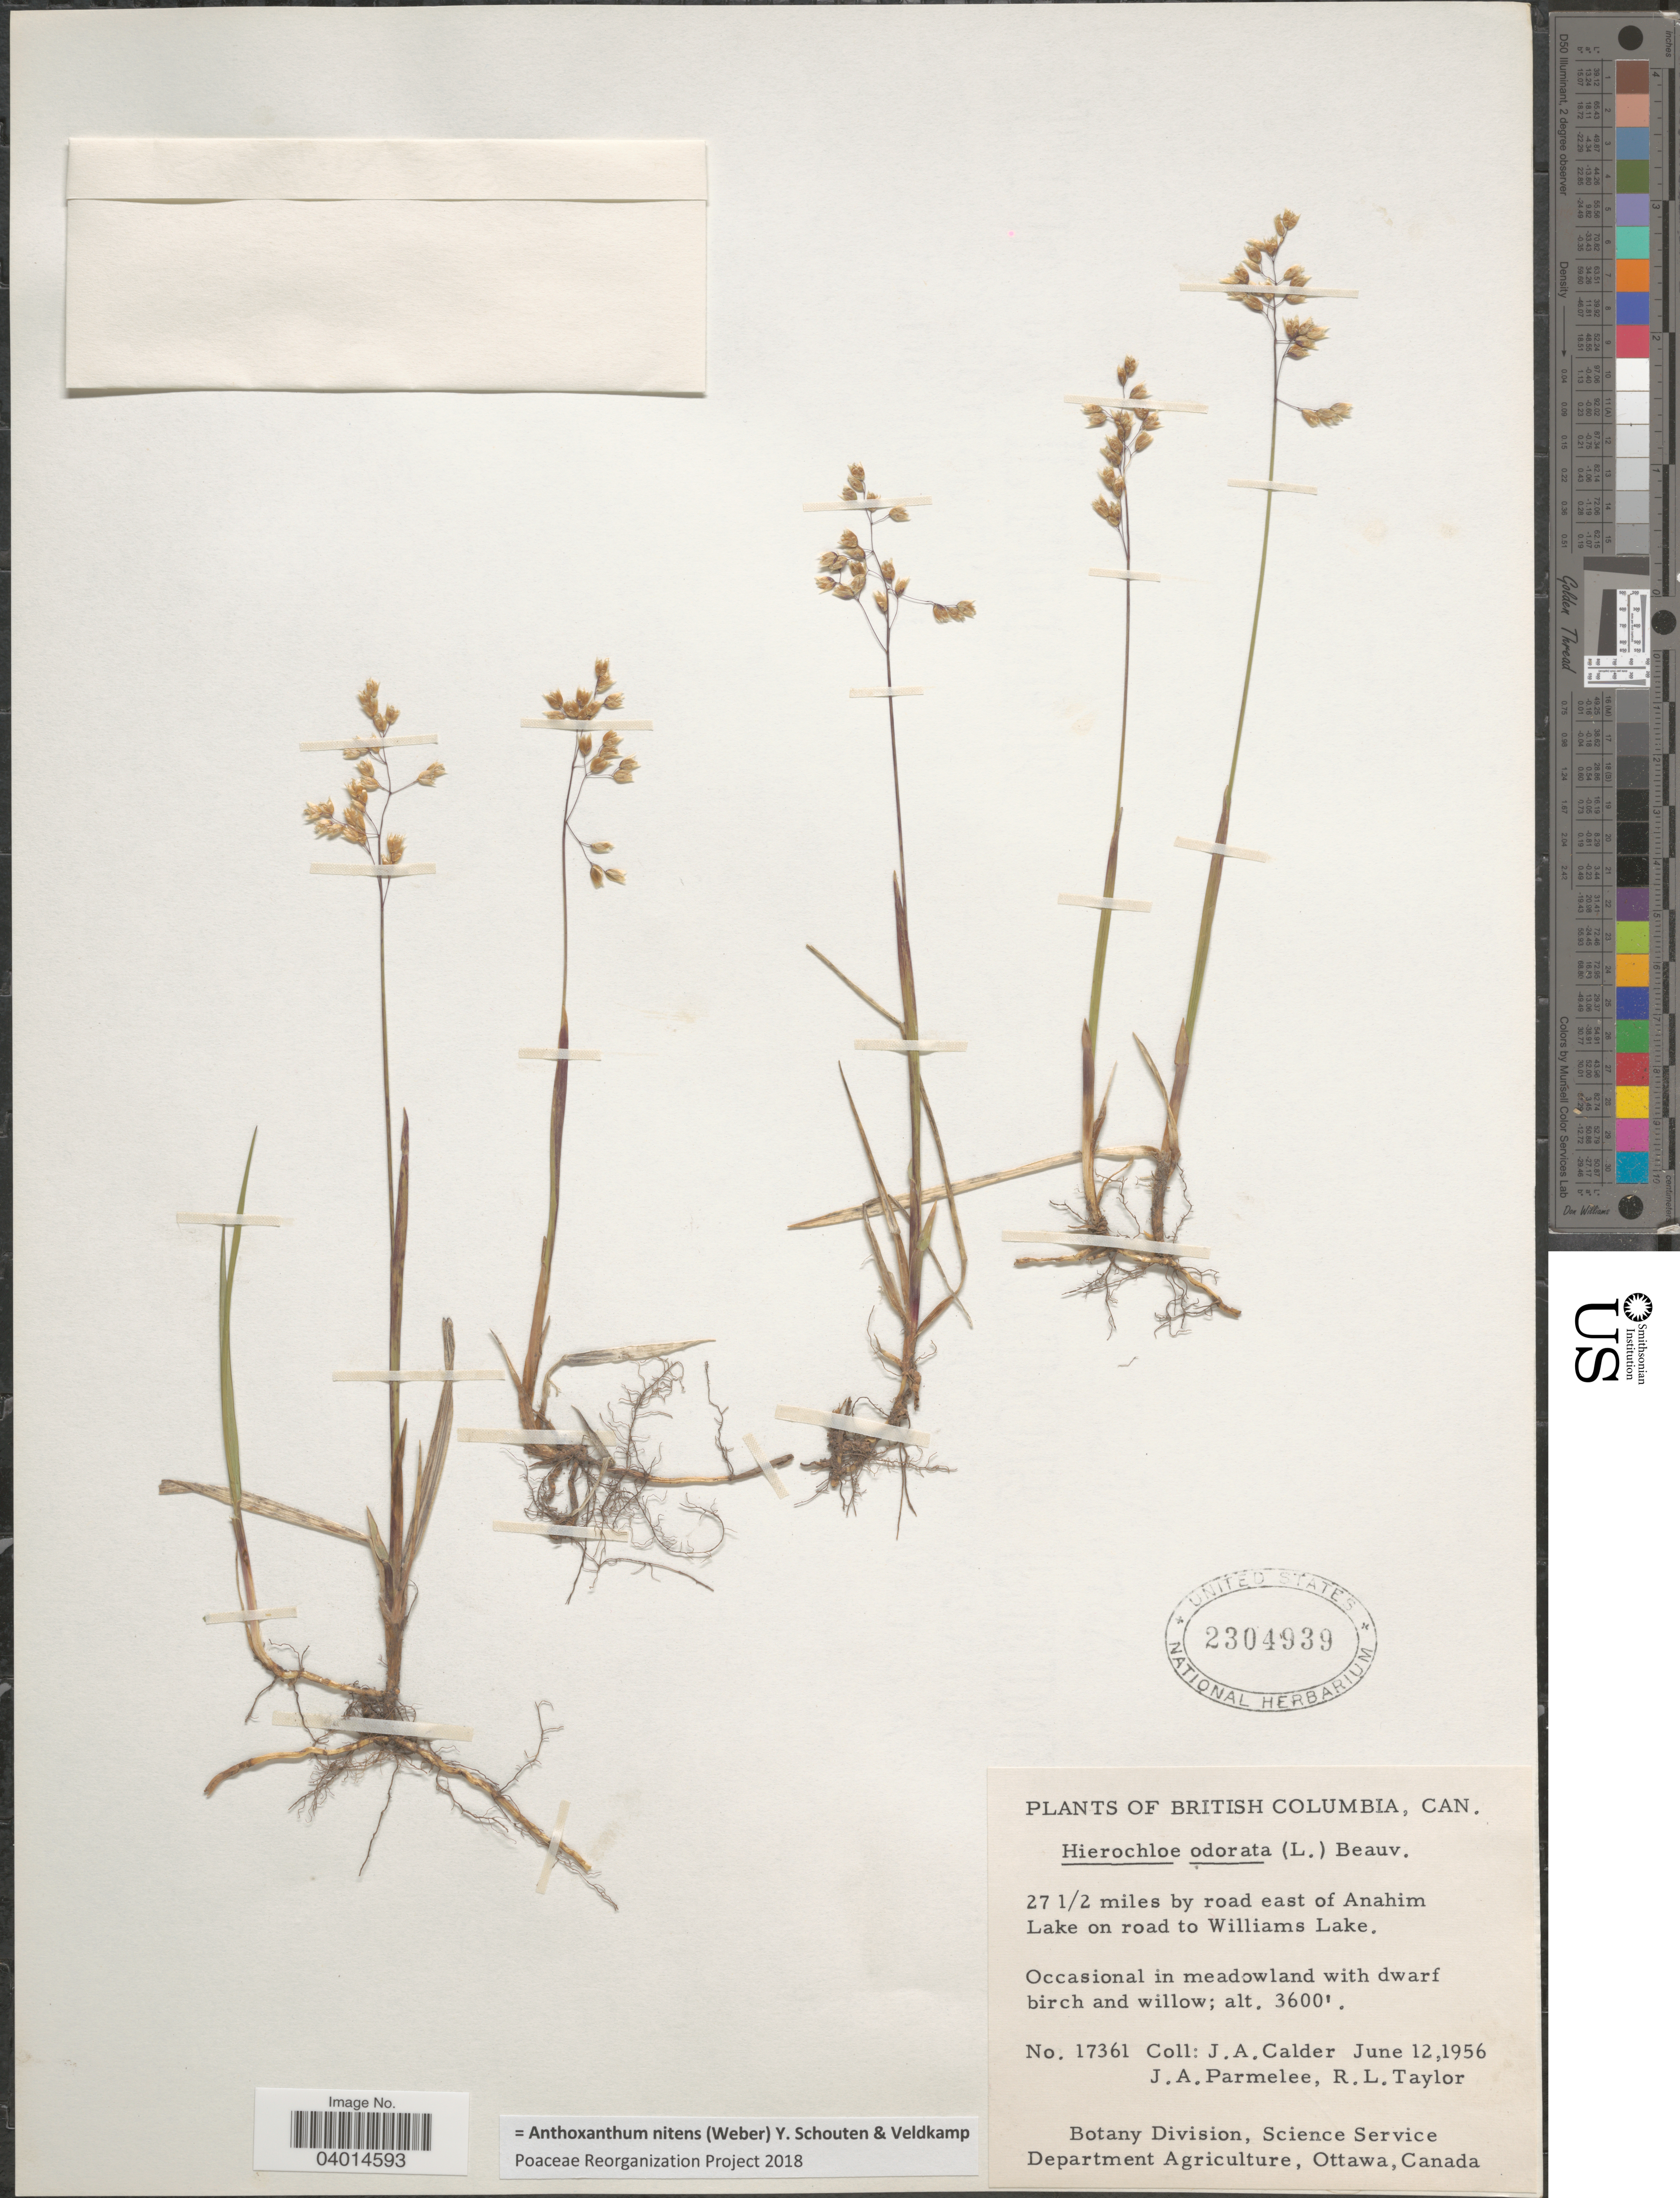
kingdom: Plantae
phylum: Tracheophyta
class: Liliopsida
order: Poales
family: Poaceae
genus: Anthoxanthum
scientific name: Anthoxanthum nitens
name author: (G.H. Weber) R.T.A. Schouten & Veldkamp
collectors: J. A. Calder, J. A. Parmelee & R. Taylor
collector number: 17361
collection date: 1956-06-12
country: Canada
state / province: British Columbia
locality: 27 1/2 miles by road east of Anahim Lake on road to Williams Lake.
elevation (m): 1097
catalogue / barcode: US 2304939